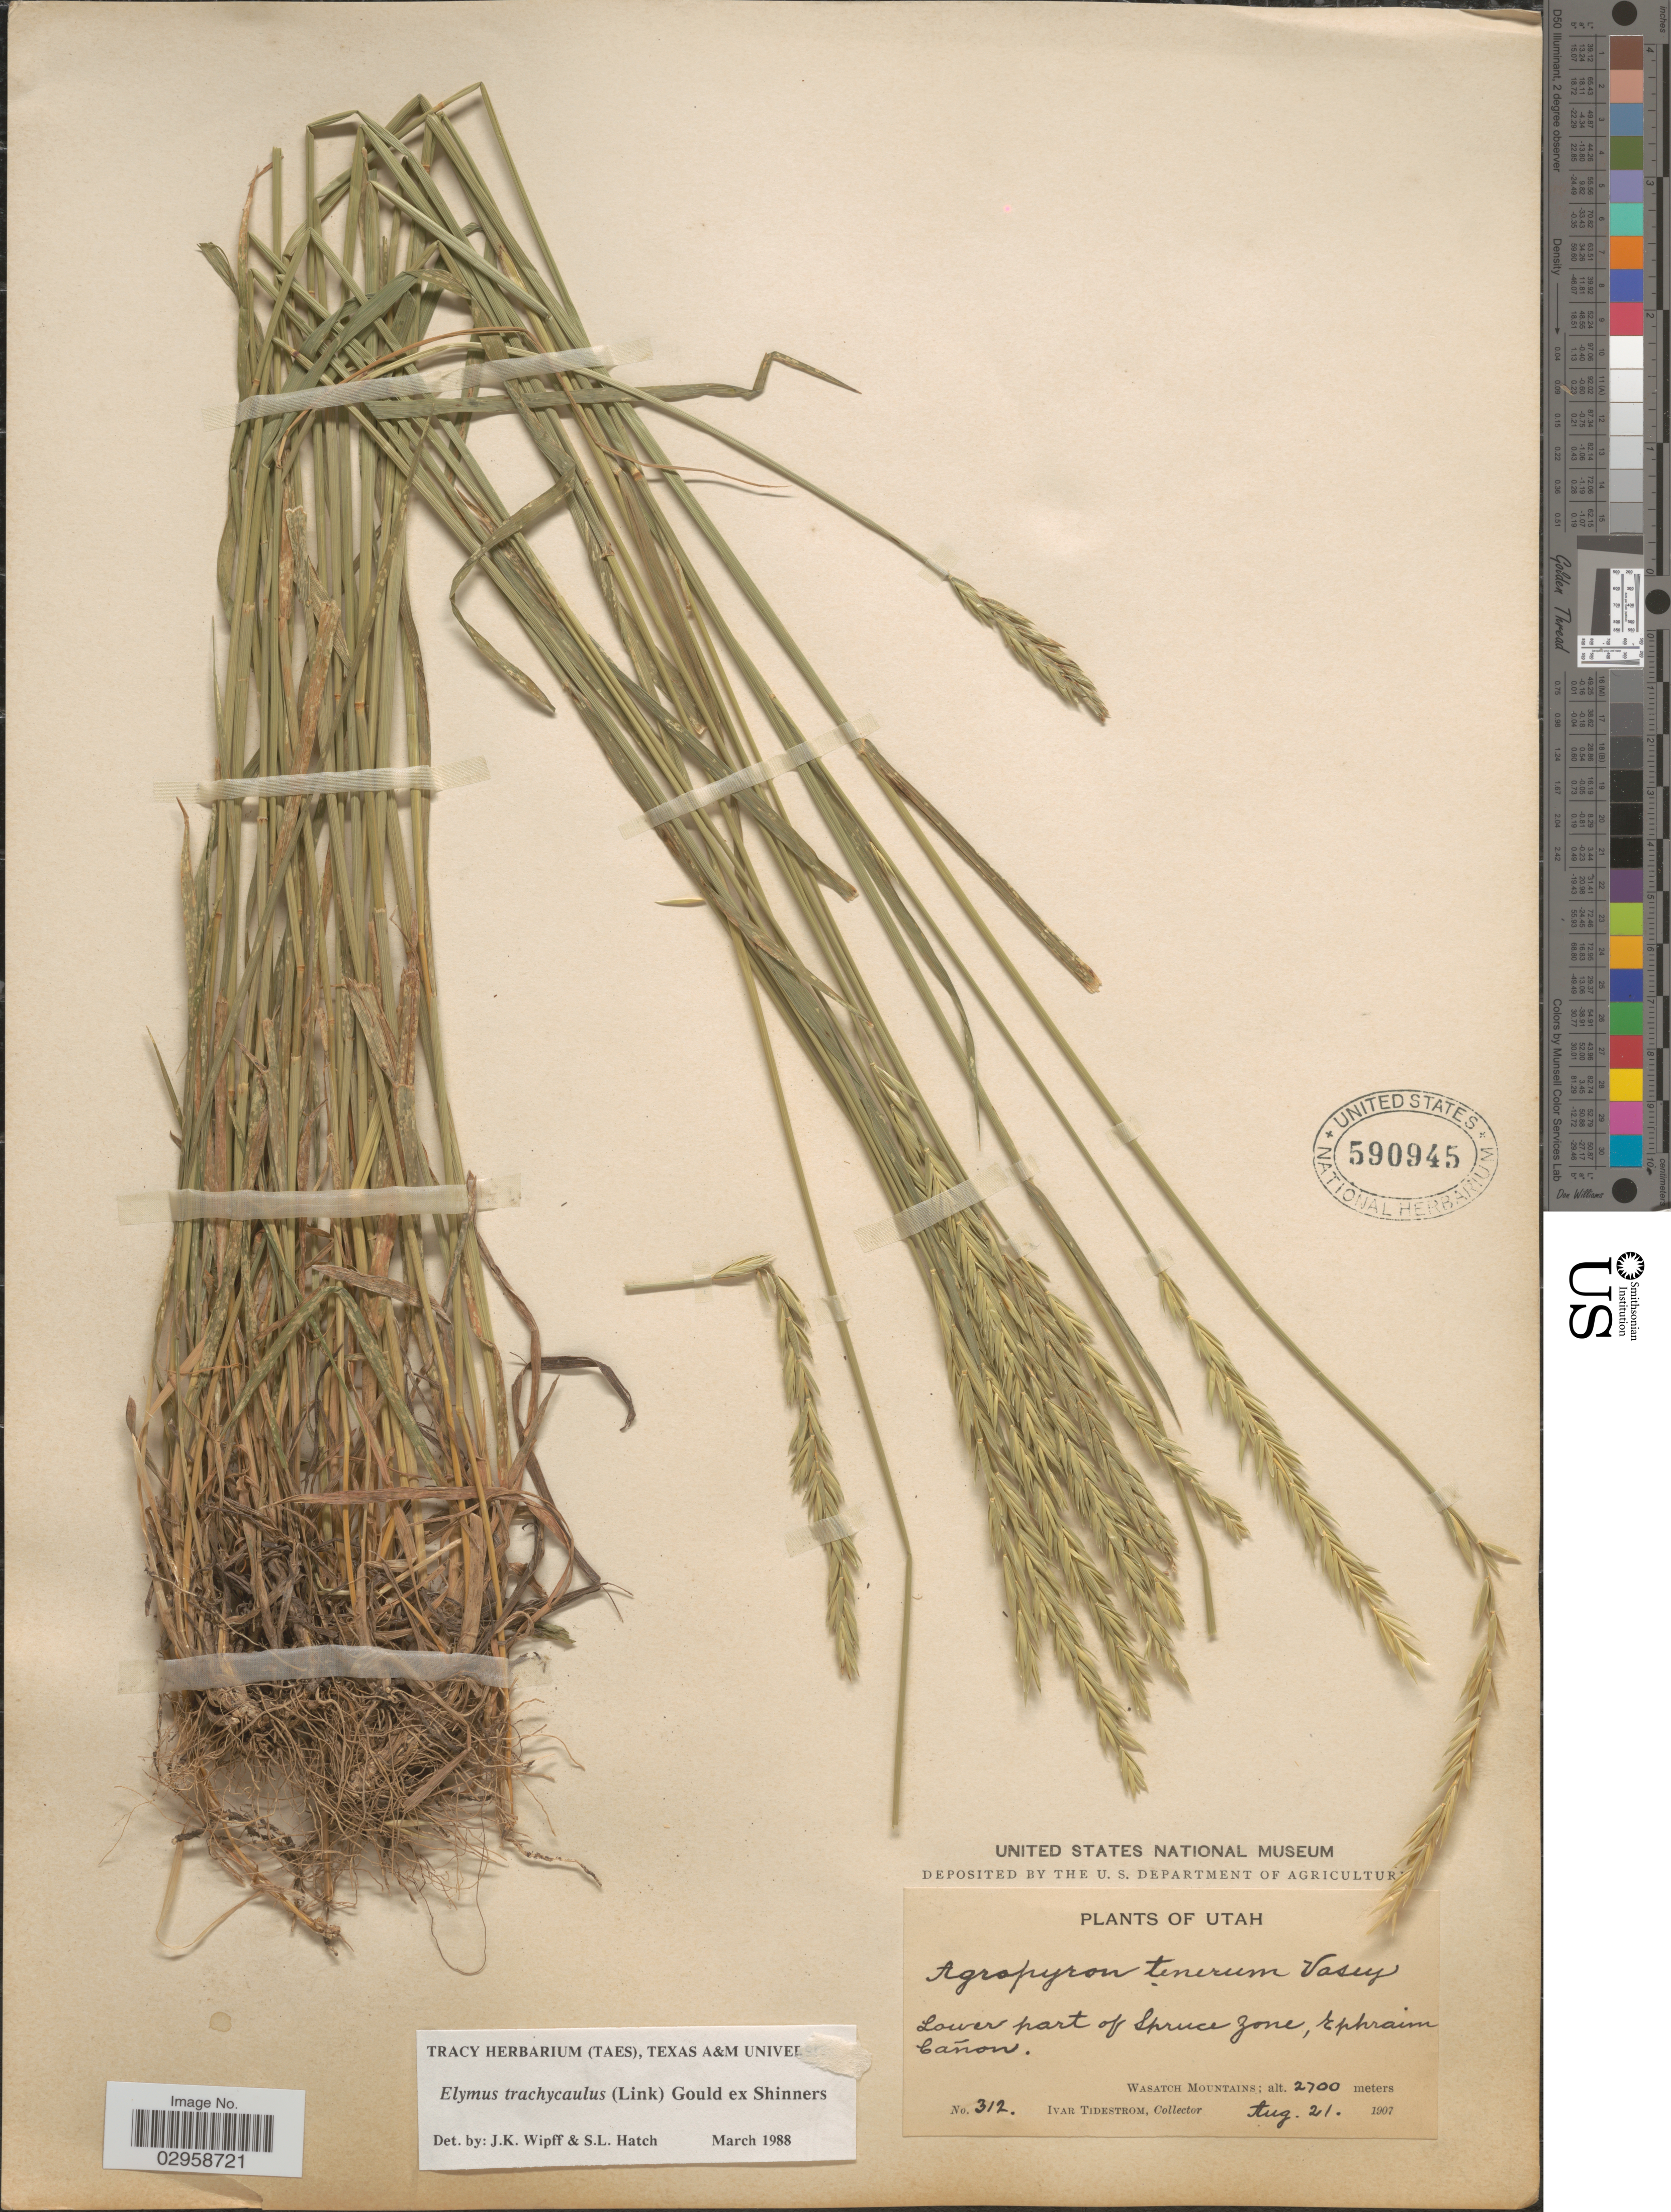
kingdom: Plantae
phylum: Tracheophyta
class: Liliopsida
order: Poales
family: Poaceae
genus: Elymus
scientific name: Elymus trachycaulus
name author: (Link) Gould ex Shinners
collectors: I. F. Tidestrom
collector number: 312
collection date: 1907-08-21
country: United States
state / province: Utah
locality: Lower part of Spruce Zone, Ephraim Cañon. Wasatch Mountains.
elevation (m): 2700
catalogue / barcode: US 590945